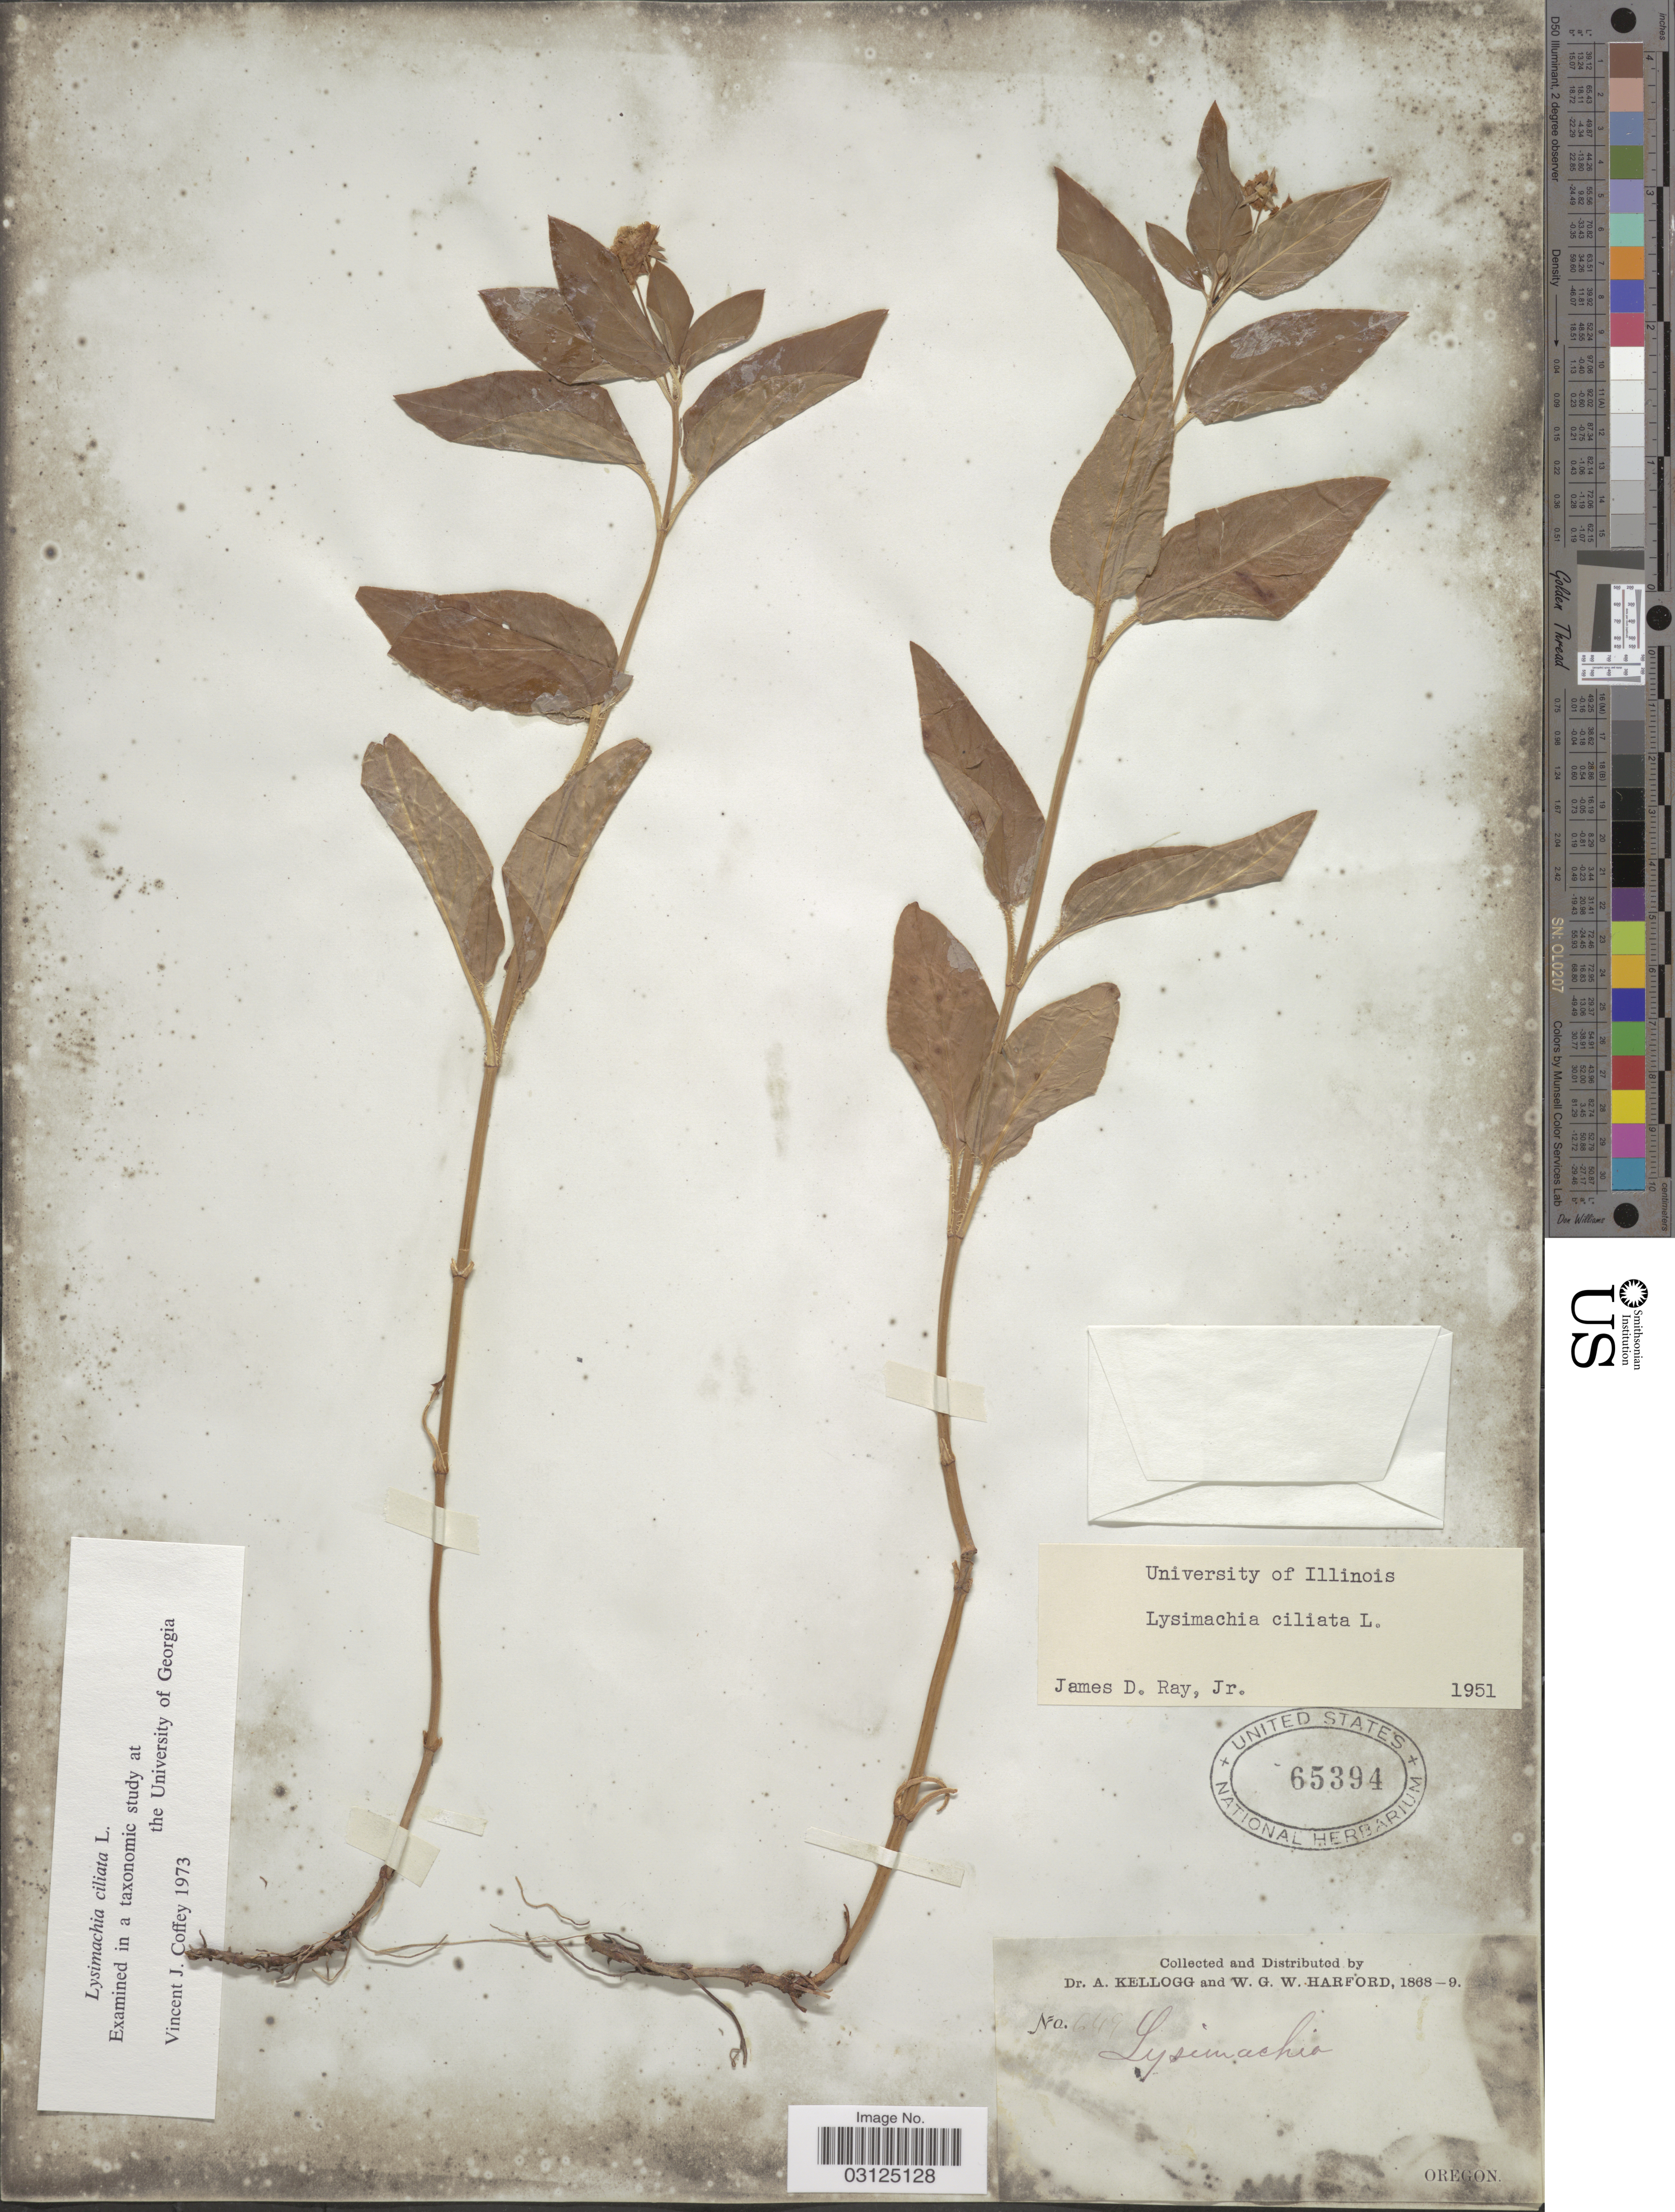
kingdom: Plantae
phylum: Tracheophyta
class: Magnoliopsida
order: Ericales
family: Primulaceae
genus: Lysimachia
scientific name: Lysimachia ciliata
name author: L.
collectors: A. Kellogg & W. G. W. Harford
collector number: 649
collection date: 1868/1869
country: United States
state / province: Oregon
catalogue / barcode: US 65394